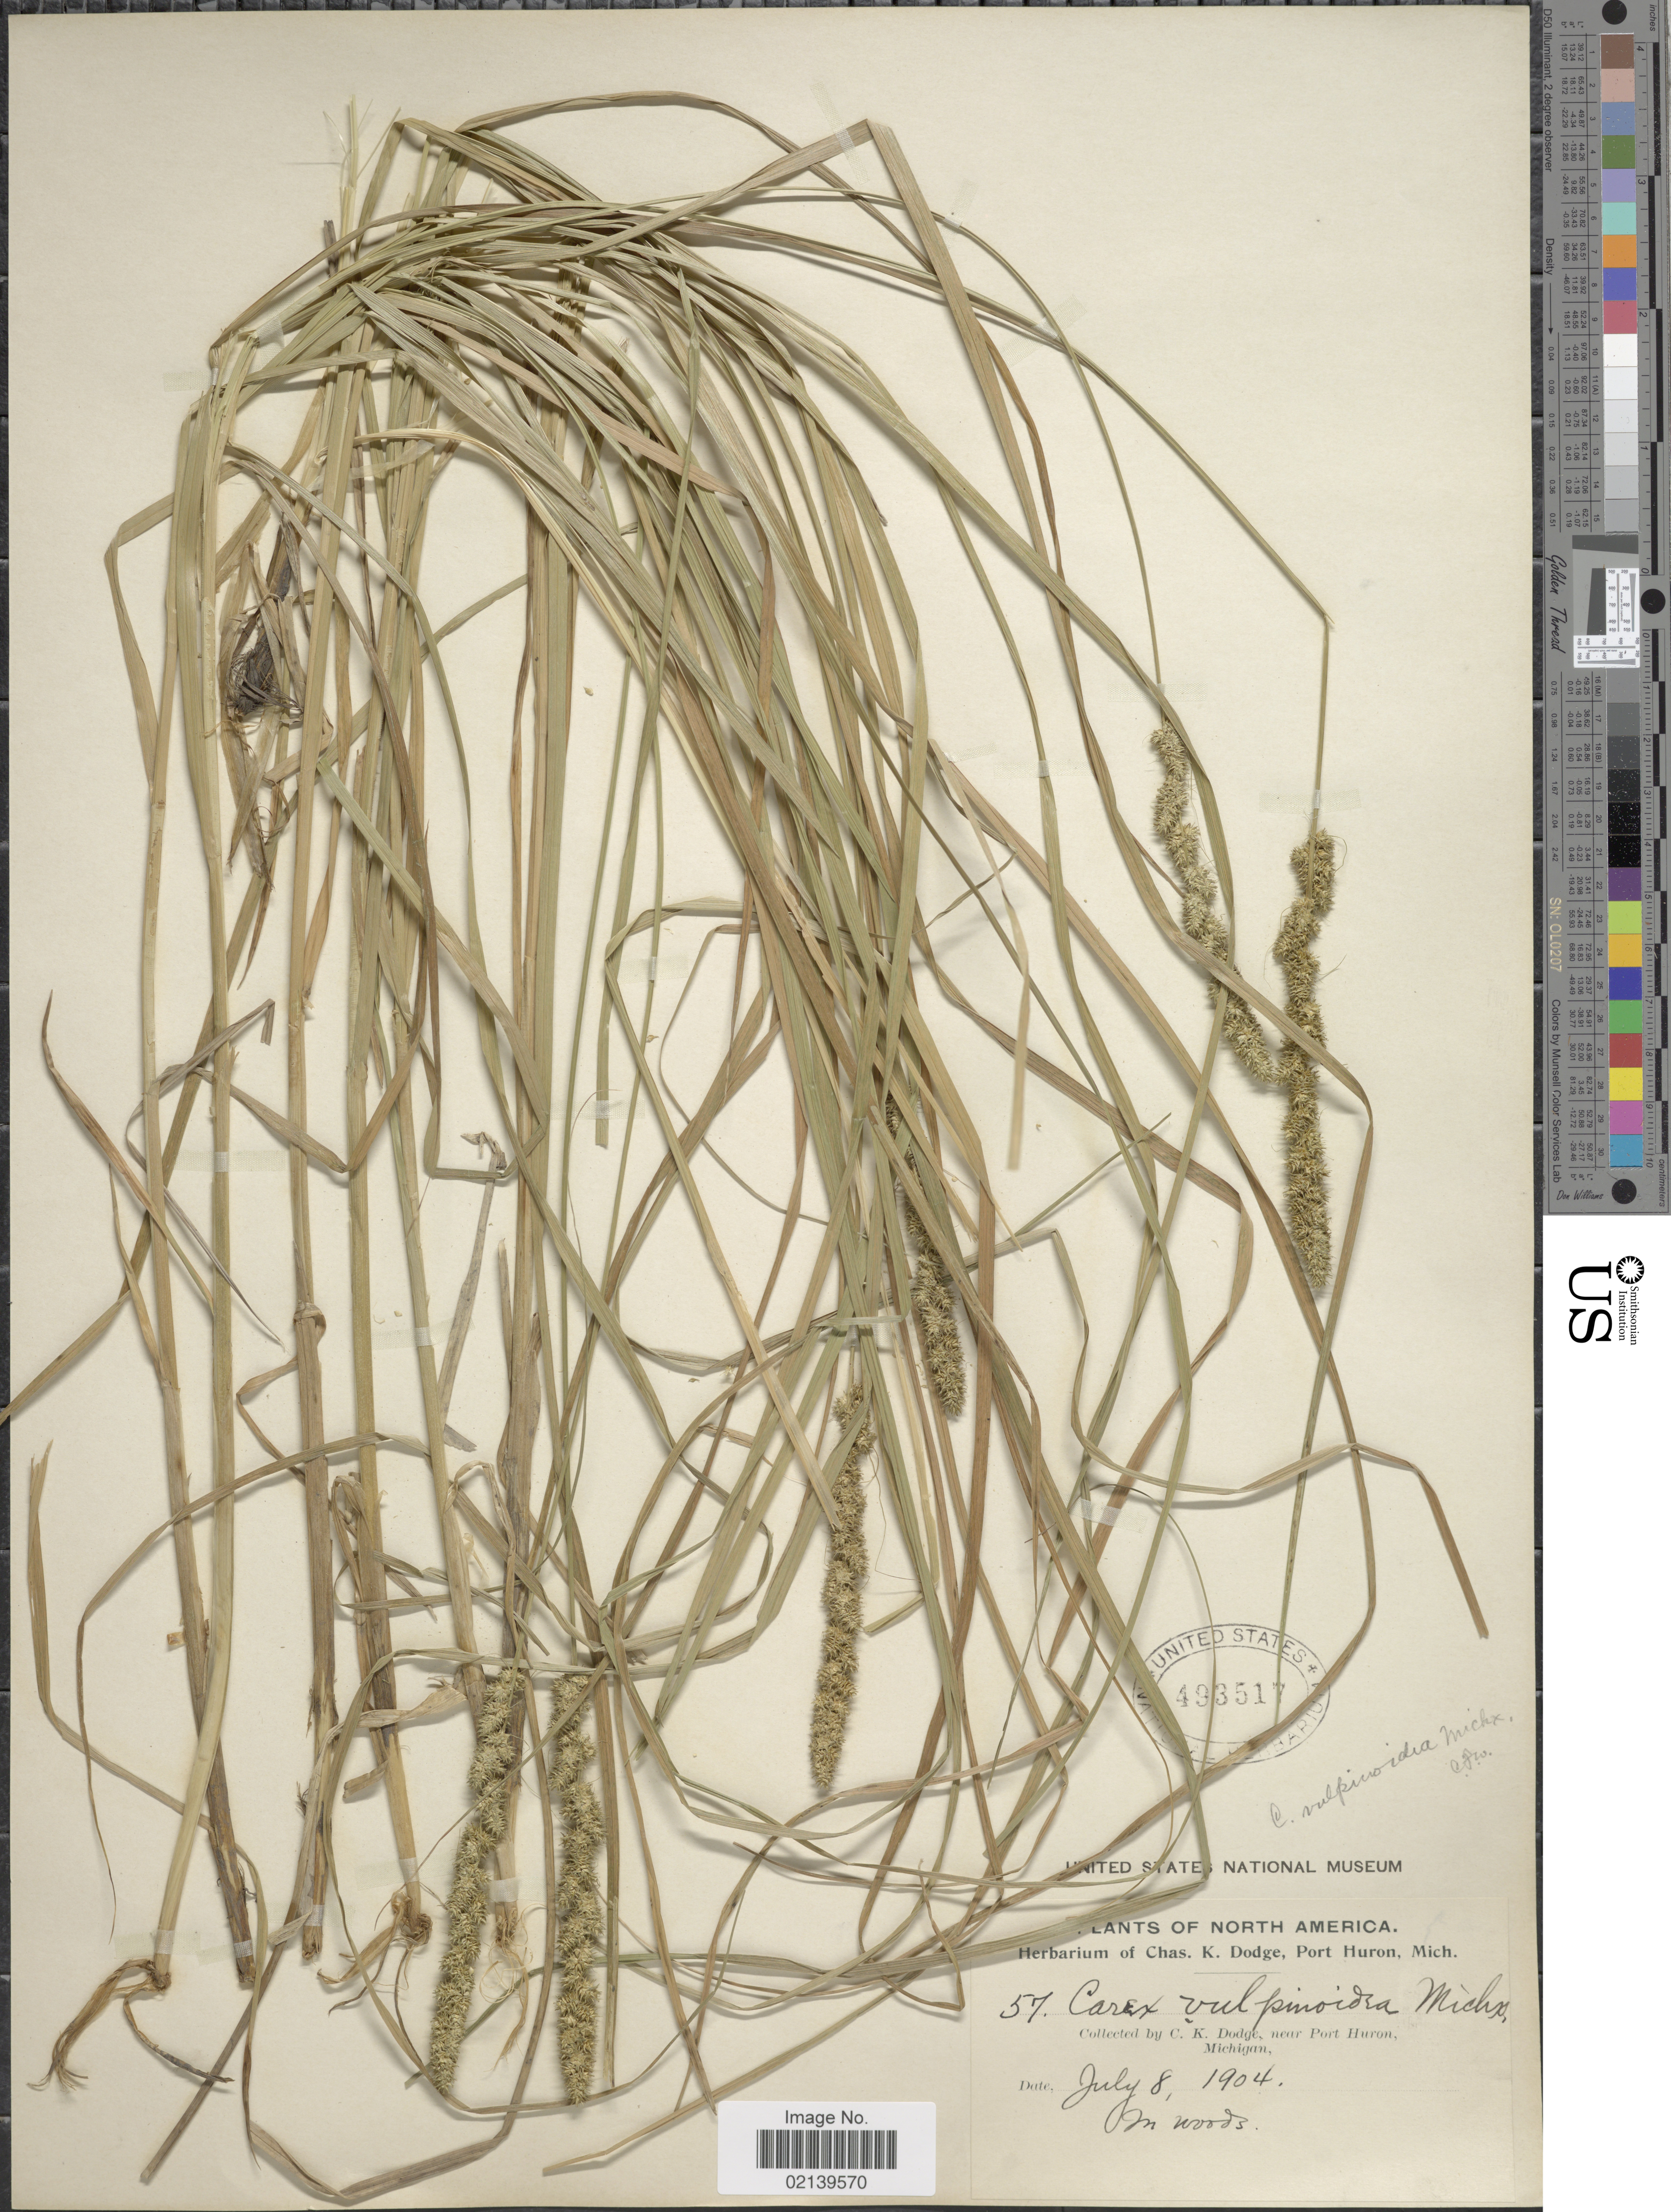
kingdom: Plantae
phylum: Tracheophyta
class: Liliopsida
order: Poales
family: Cyperaceae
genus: Carex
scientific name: Carex vulpinoidea Michx.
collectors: C. Dodge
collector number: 57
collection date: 1904-07-08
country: United States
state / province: Michigan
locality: Near Port Huron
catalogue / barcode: US 493517